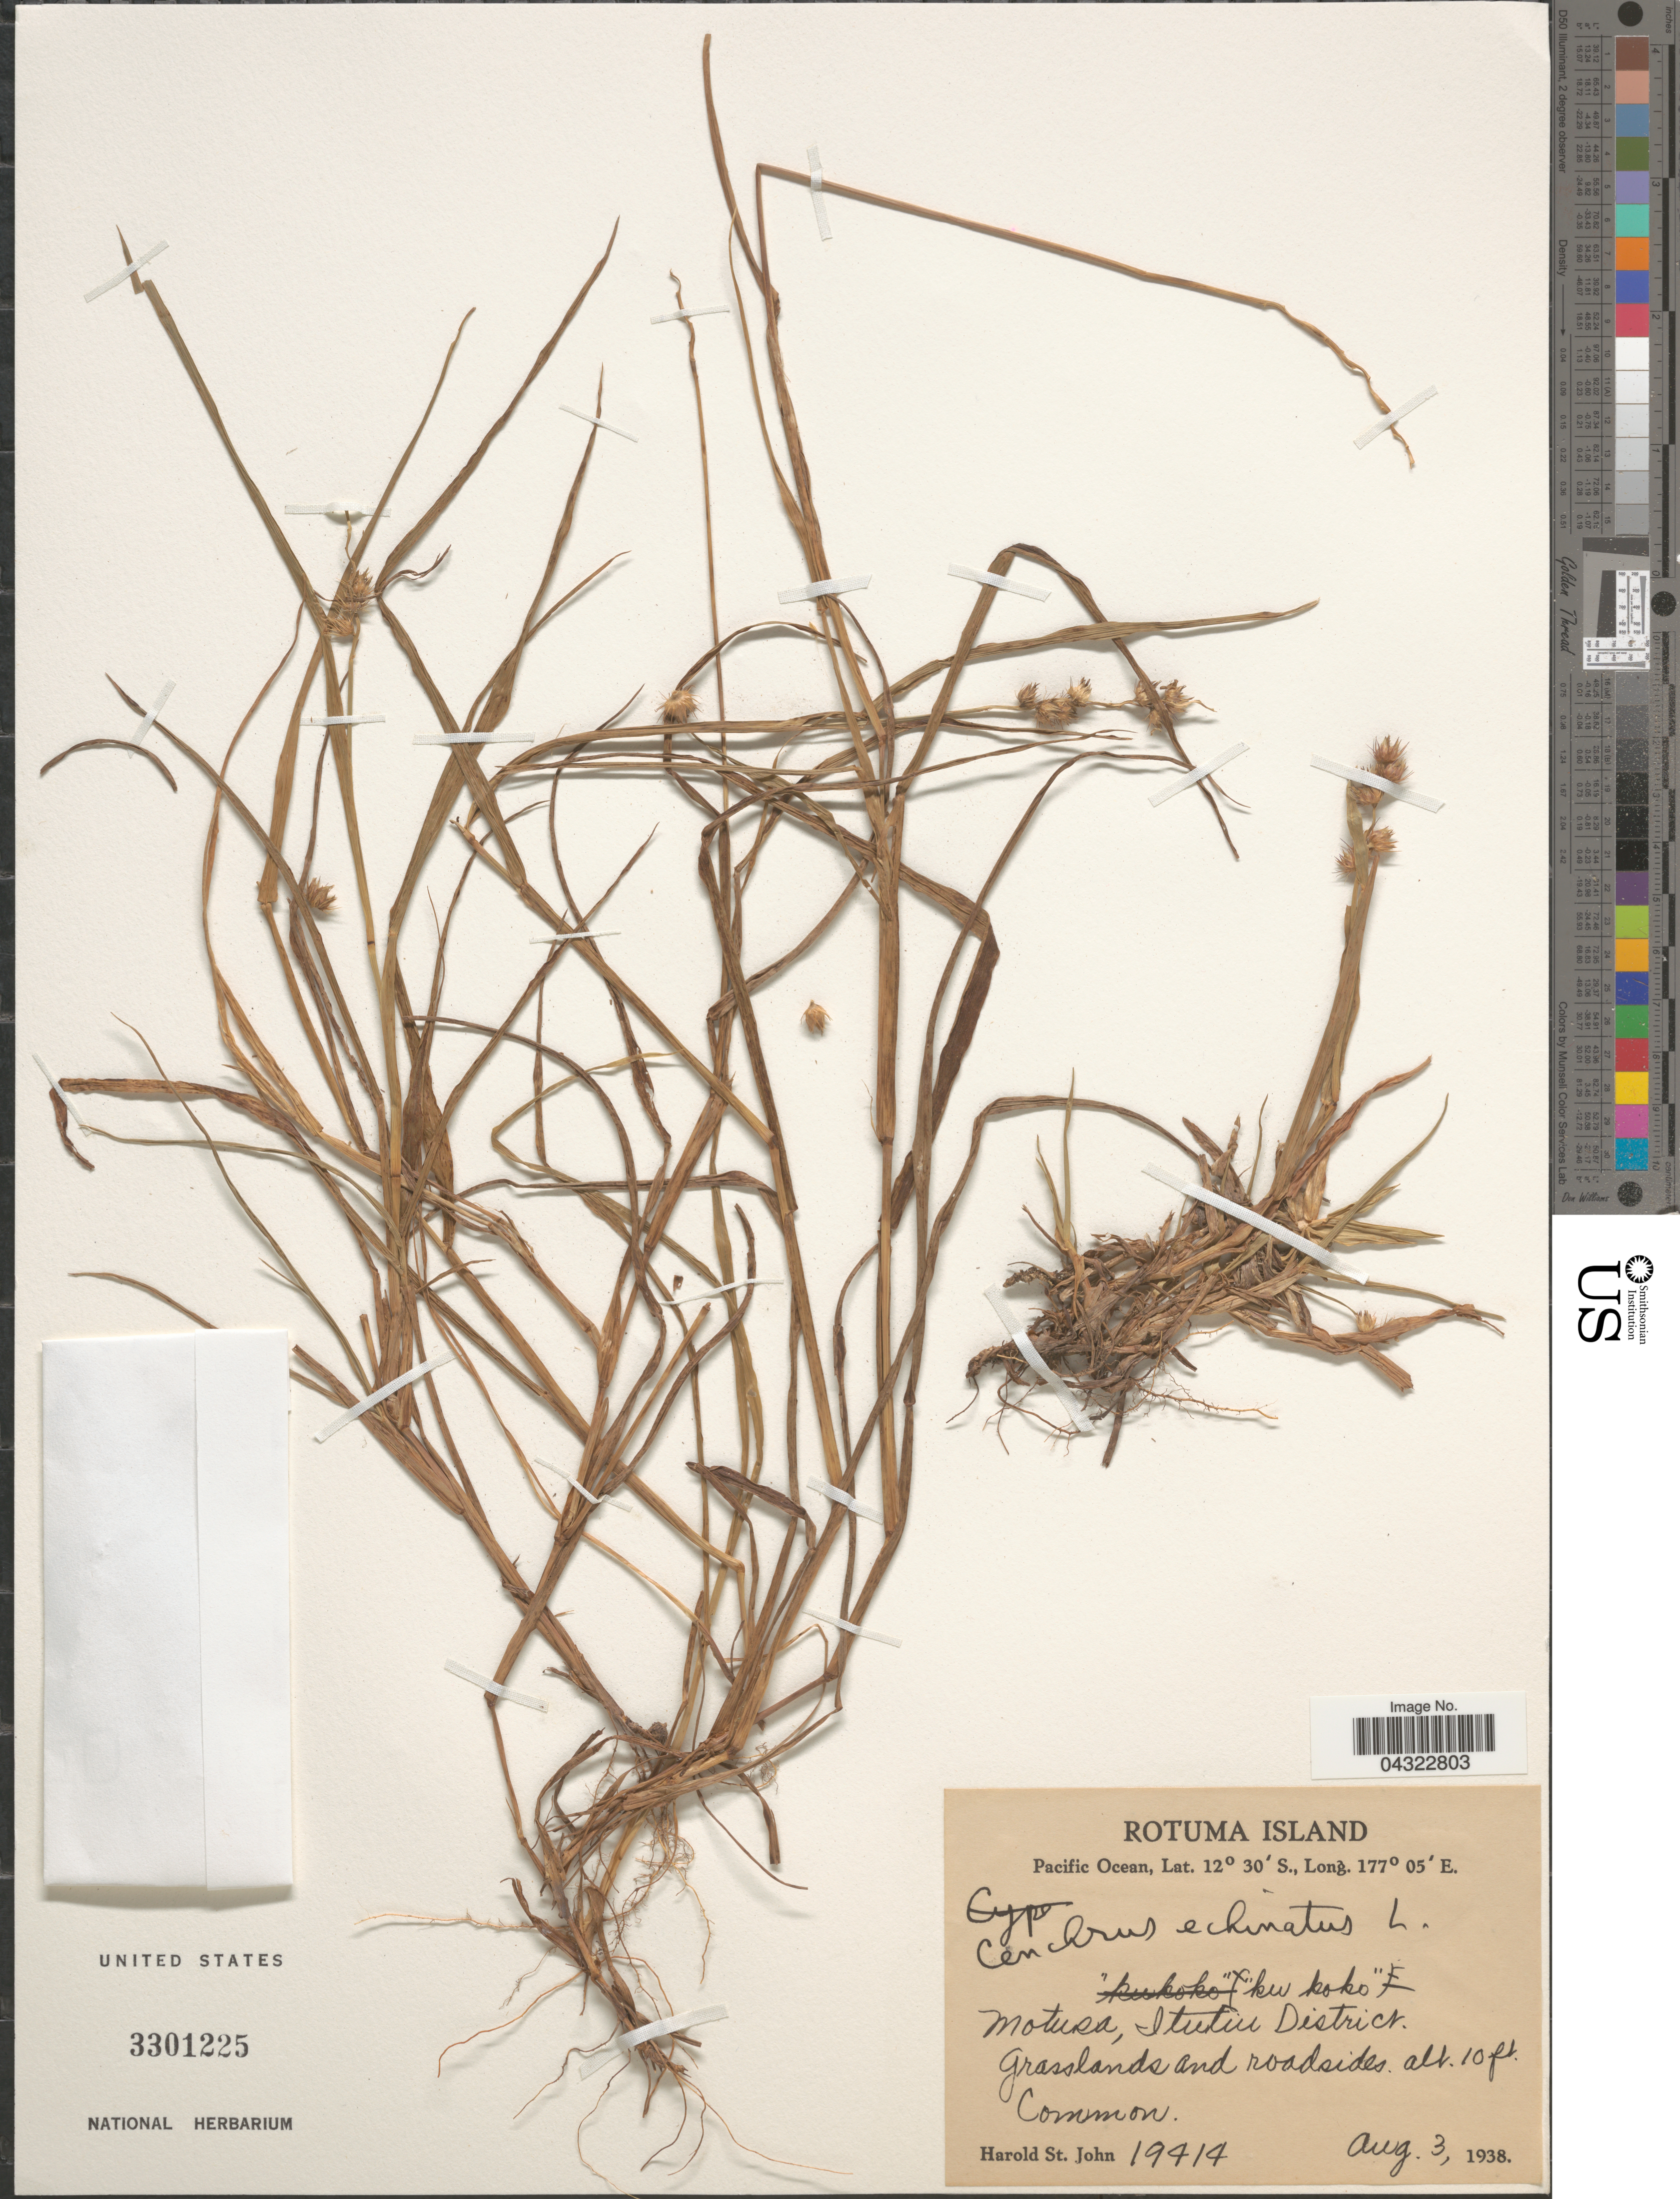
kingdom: Plantae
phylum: Tracheophyta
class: Liliopsida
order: Poales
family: Poaceae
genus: Cenchrus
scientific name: Cenchrus echinatus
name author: L.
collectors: H. St. John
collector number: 19414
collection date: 1938-08-03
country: Fiji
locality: Rotuma Island. Pacific Ocean. Motuka, Itutiu District.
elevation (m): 3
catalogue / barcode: US 3301225